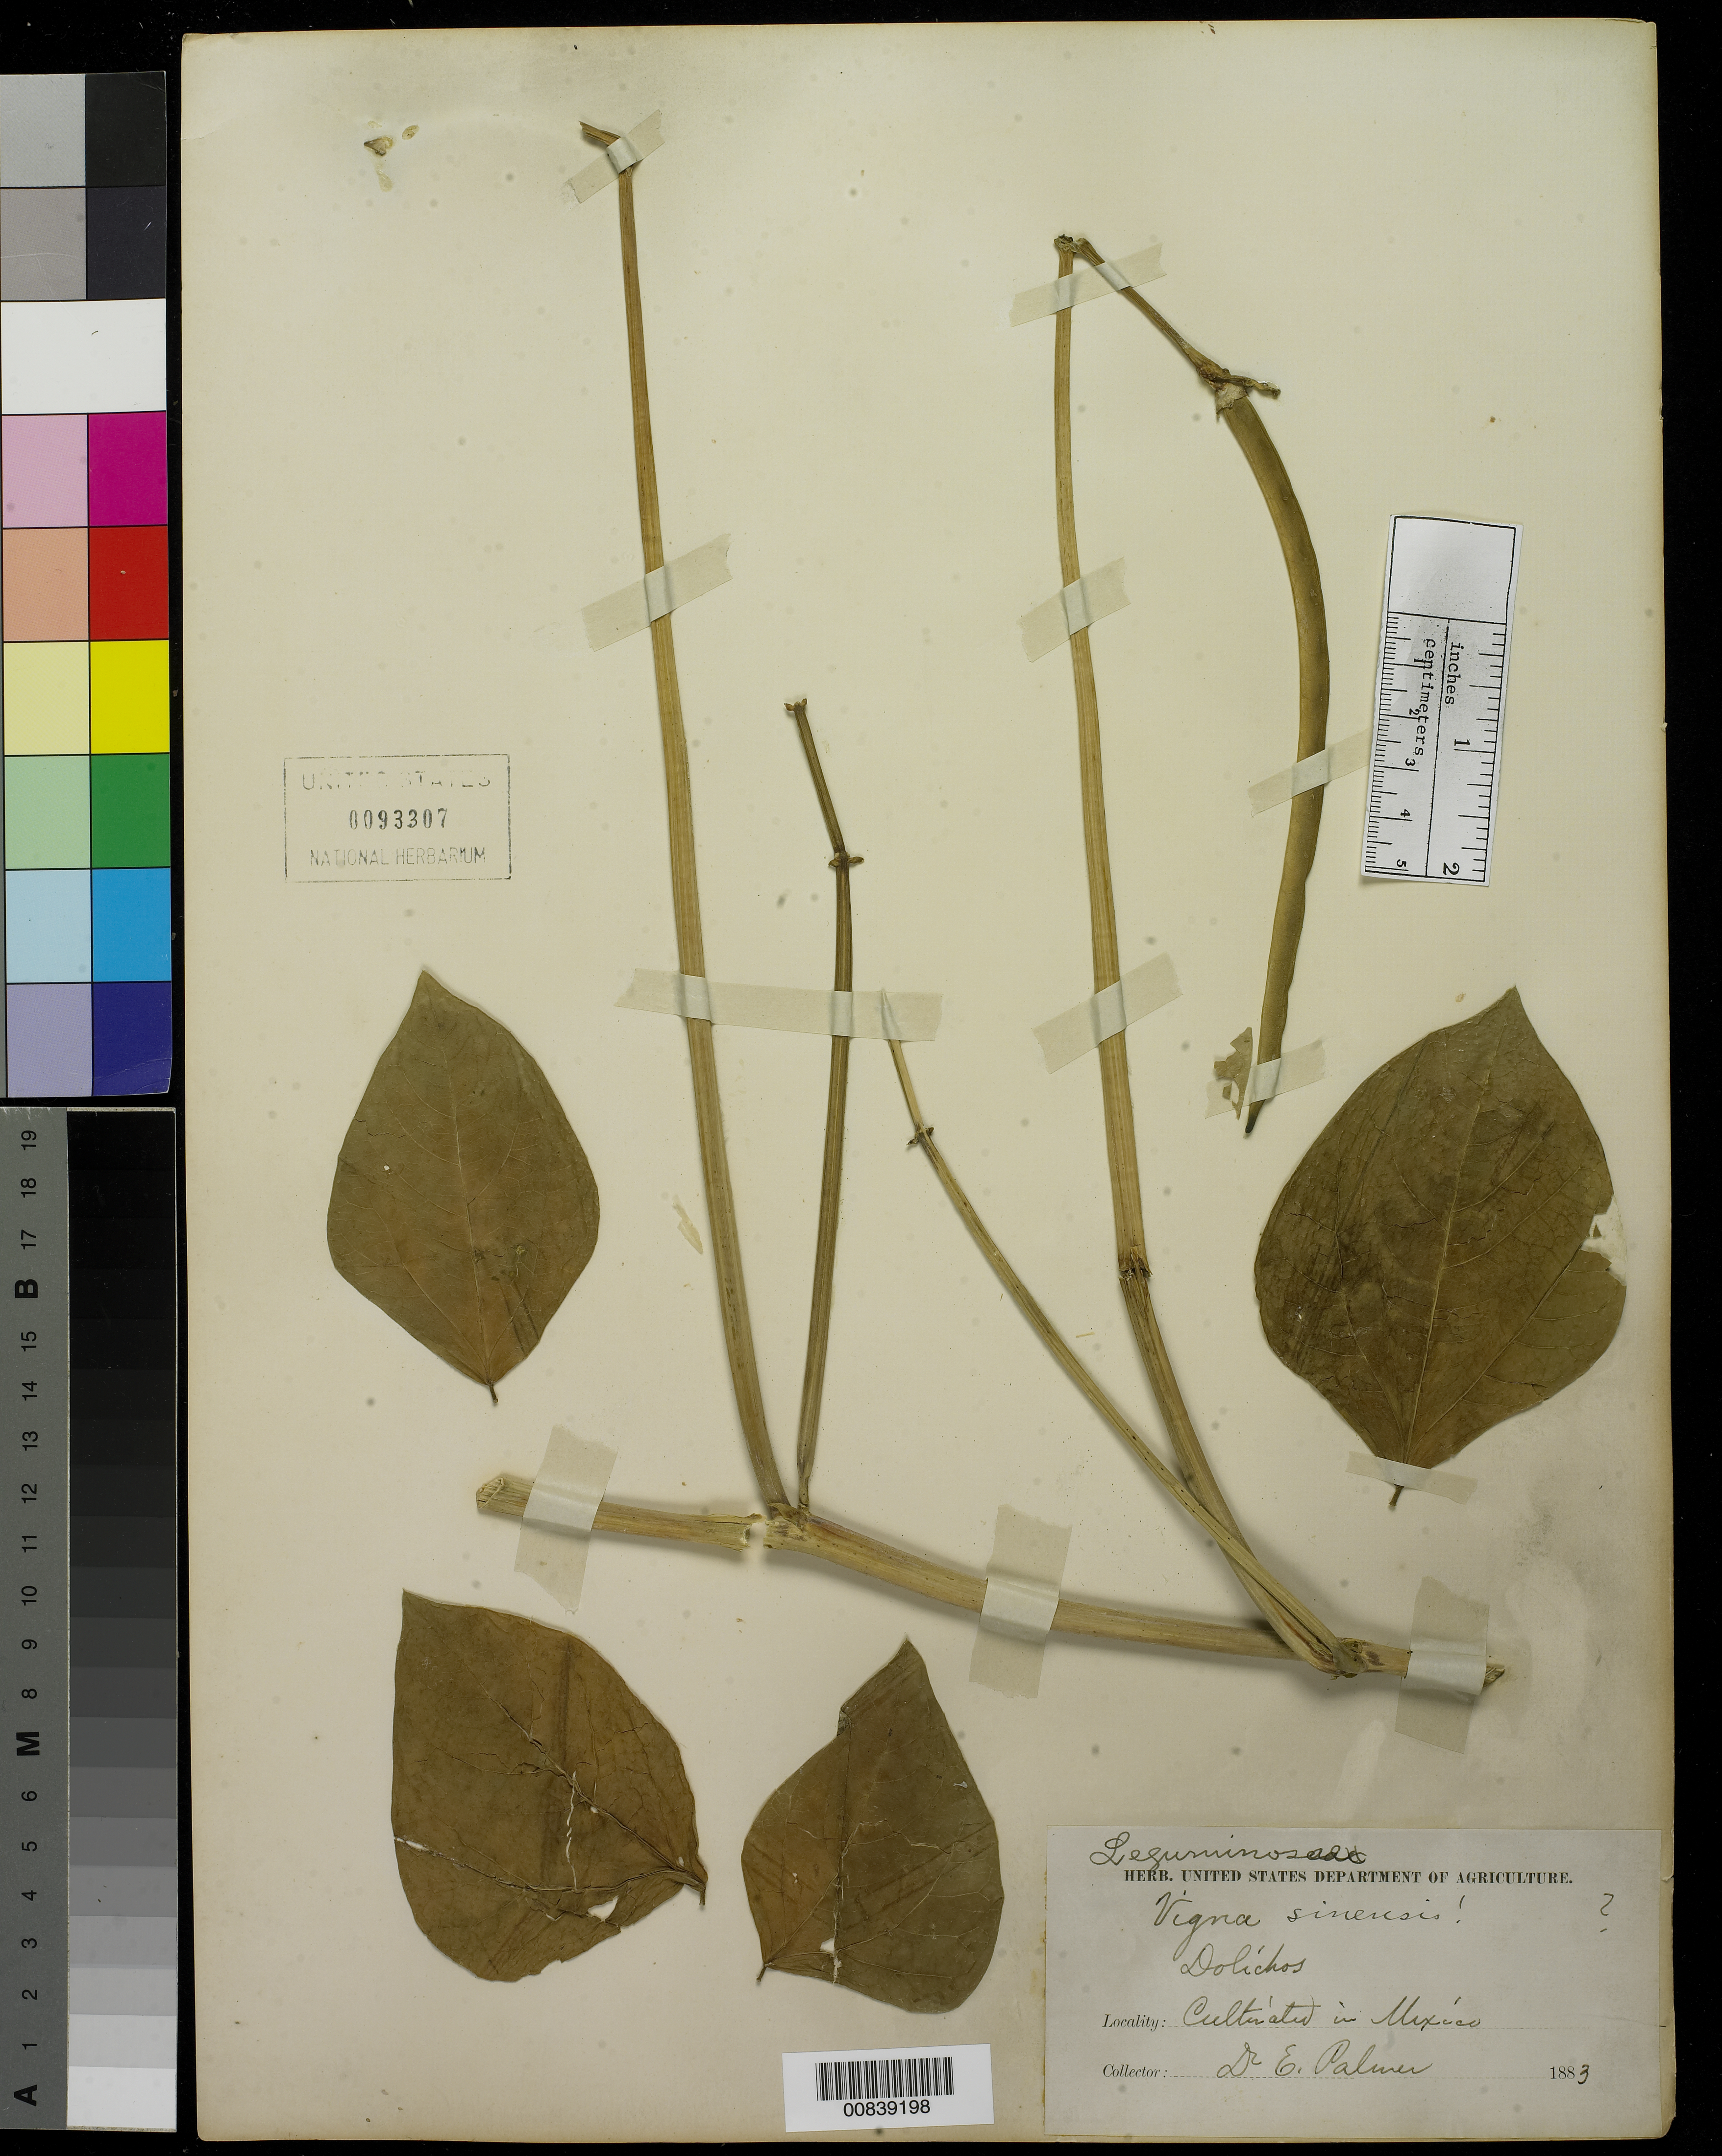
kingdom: Plantae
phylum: Tracheophyta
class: Magnoliopsida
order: Fabales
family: Fabaceae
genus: Vigna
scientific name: Vigna sinensis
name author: (L.) Endl.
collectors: E. Palmer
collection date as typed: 1883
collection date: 1883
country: Mexico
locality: Mexico.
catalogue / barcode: US 93307